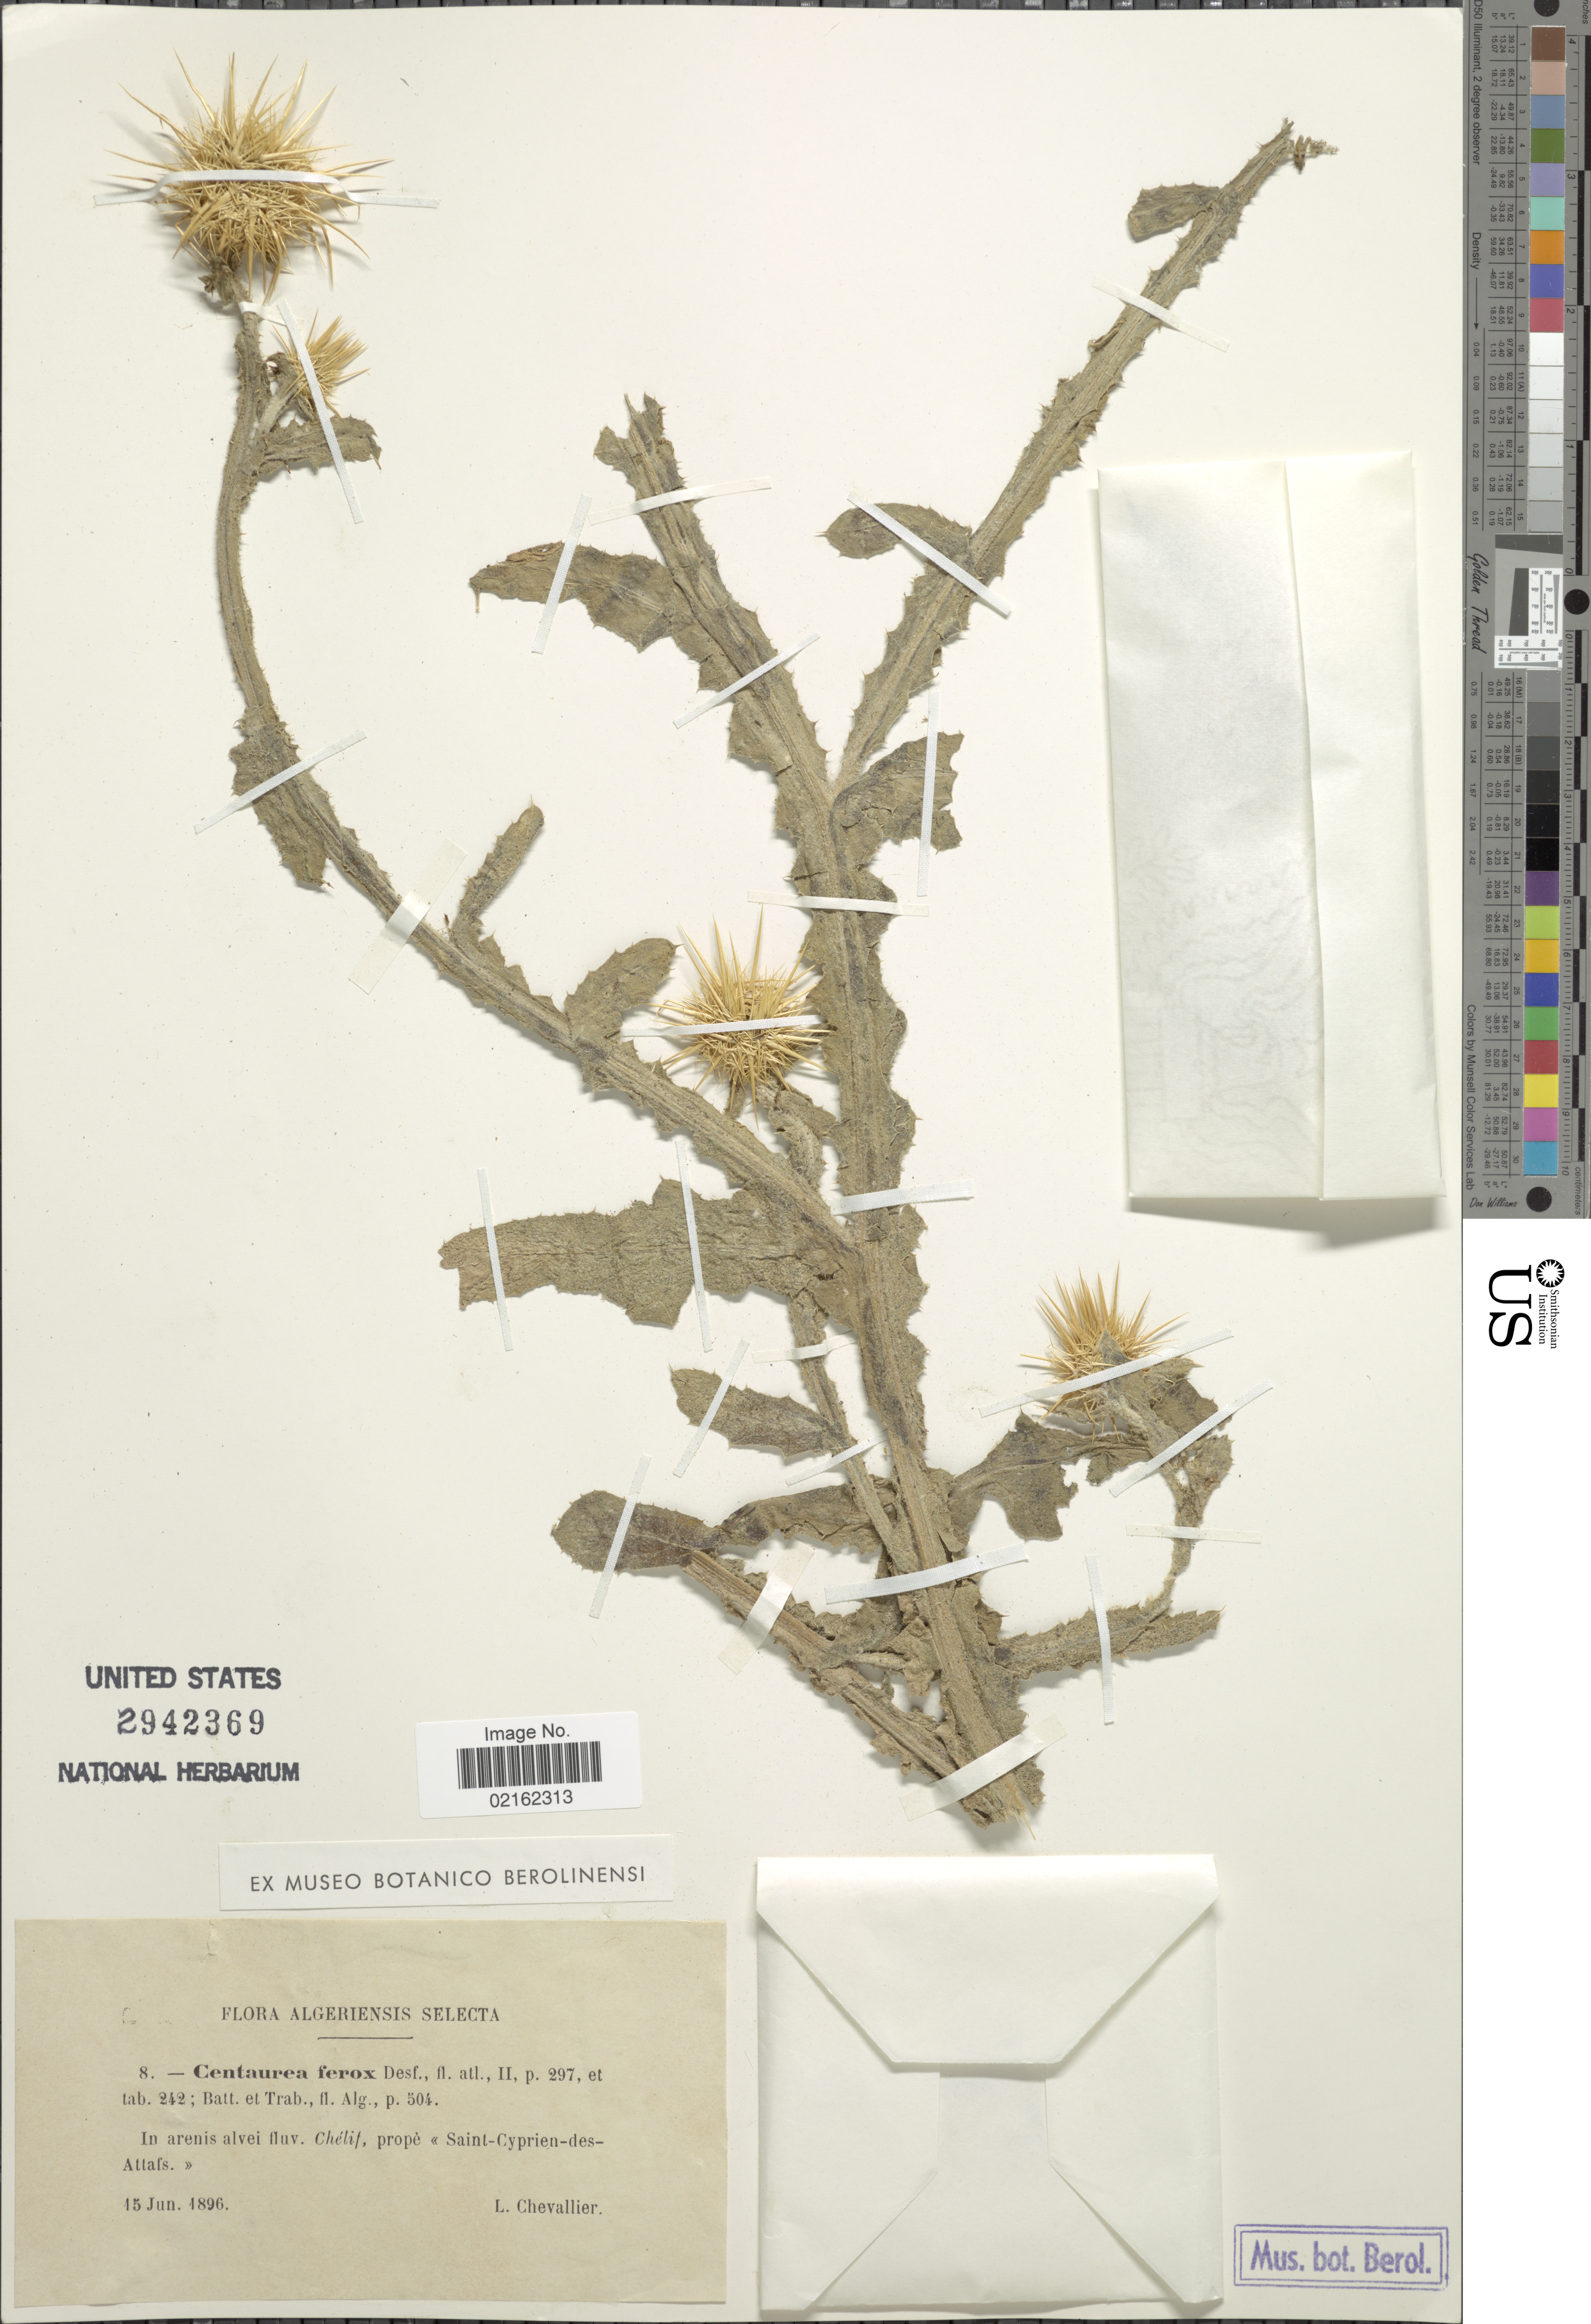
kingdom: Plantae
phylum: Tracheophyta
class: Magnoliopsida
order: Asterales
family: Asteraceae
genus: Centaurea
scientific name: Centaurea ferox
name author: Desf.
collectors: L. Chevallier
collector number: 8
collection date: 1896-06-15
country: Algeria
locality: Alvei fluv. Chelif, prope Saint-Cyprien-des-Attafs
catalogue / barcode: US 2942369